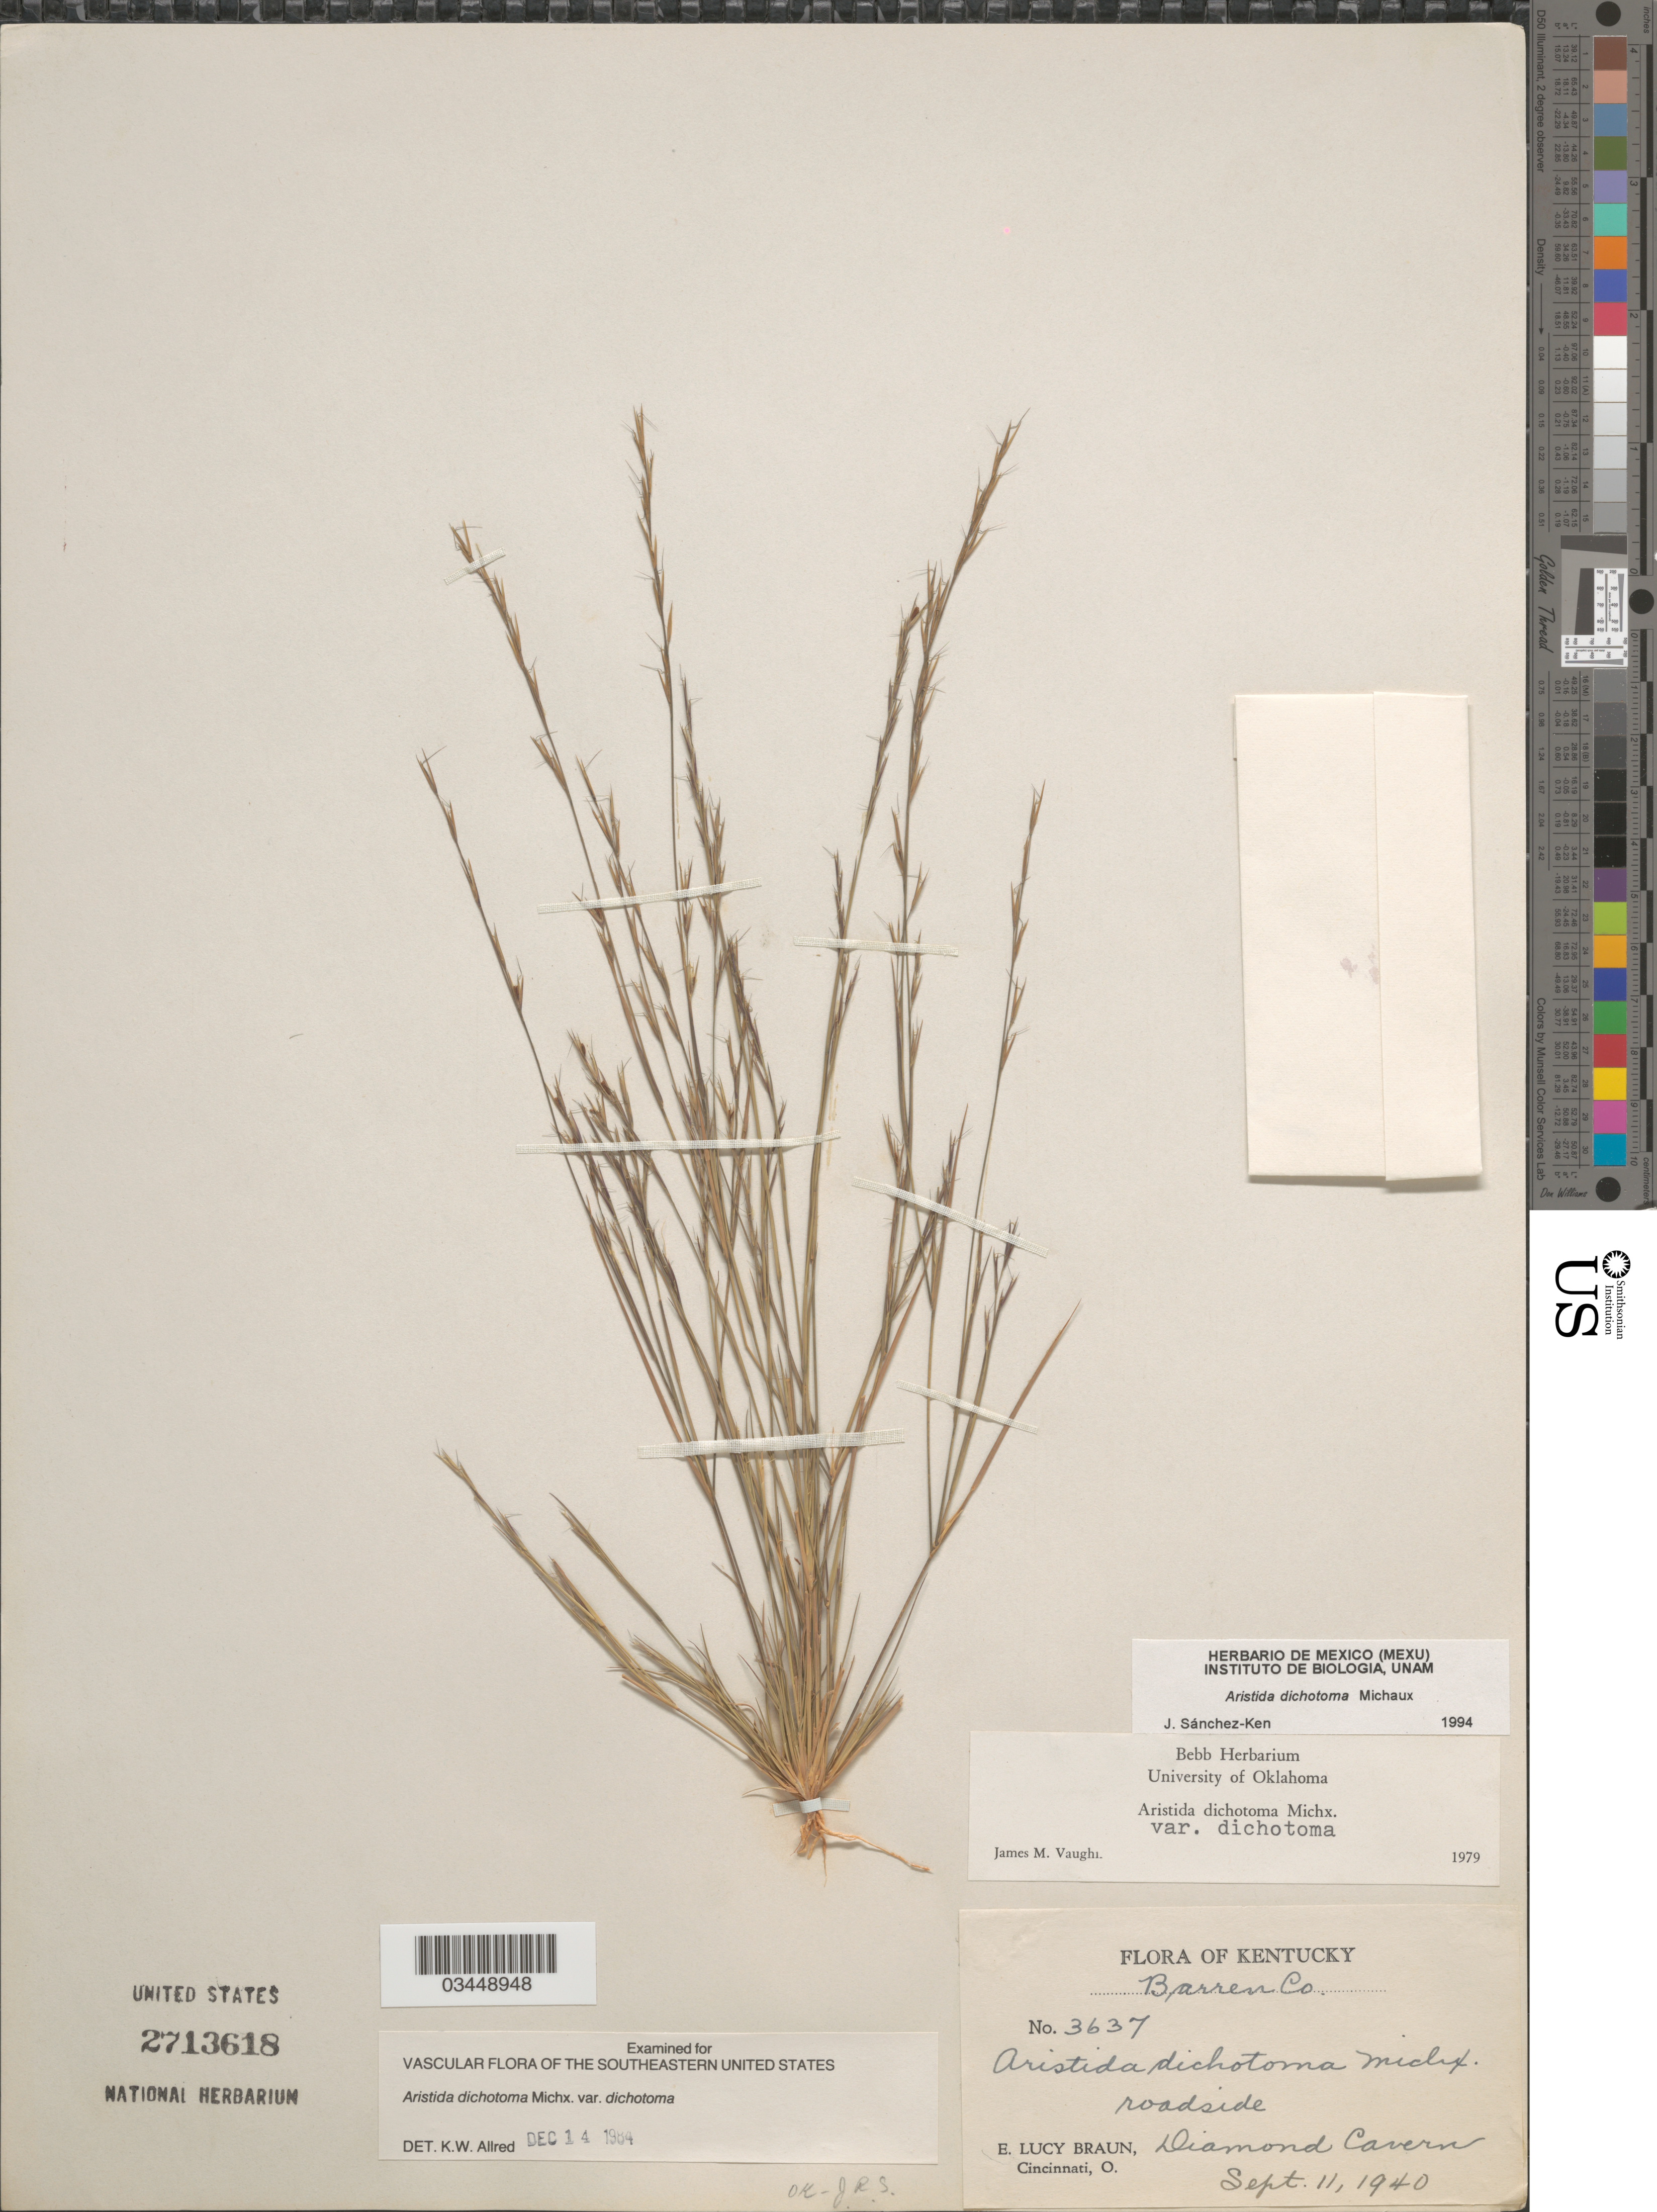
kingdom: Plantae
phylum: Tracheophyta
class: Liliopsida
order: Poales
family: Poaceae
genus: Aristida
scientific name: Aristida dichotoma var. dichotoma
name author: Michx.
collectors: E. L. Braun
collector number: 3637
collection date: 1940-09-11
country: United States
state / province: Kentucky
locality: Barren Co. Diamond Cavern.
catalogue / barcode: US 2713618